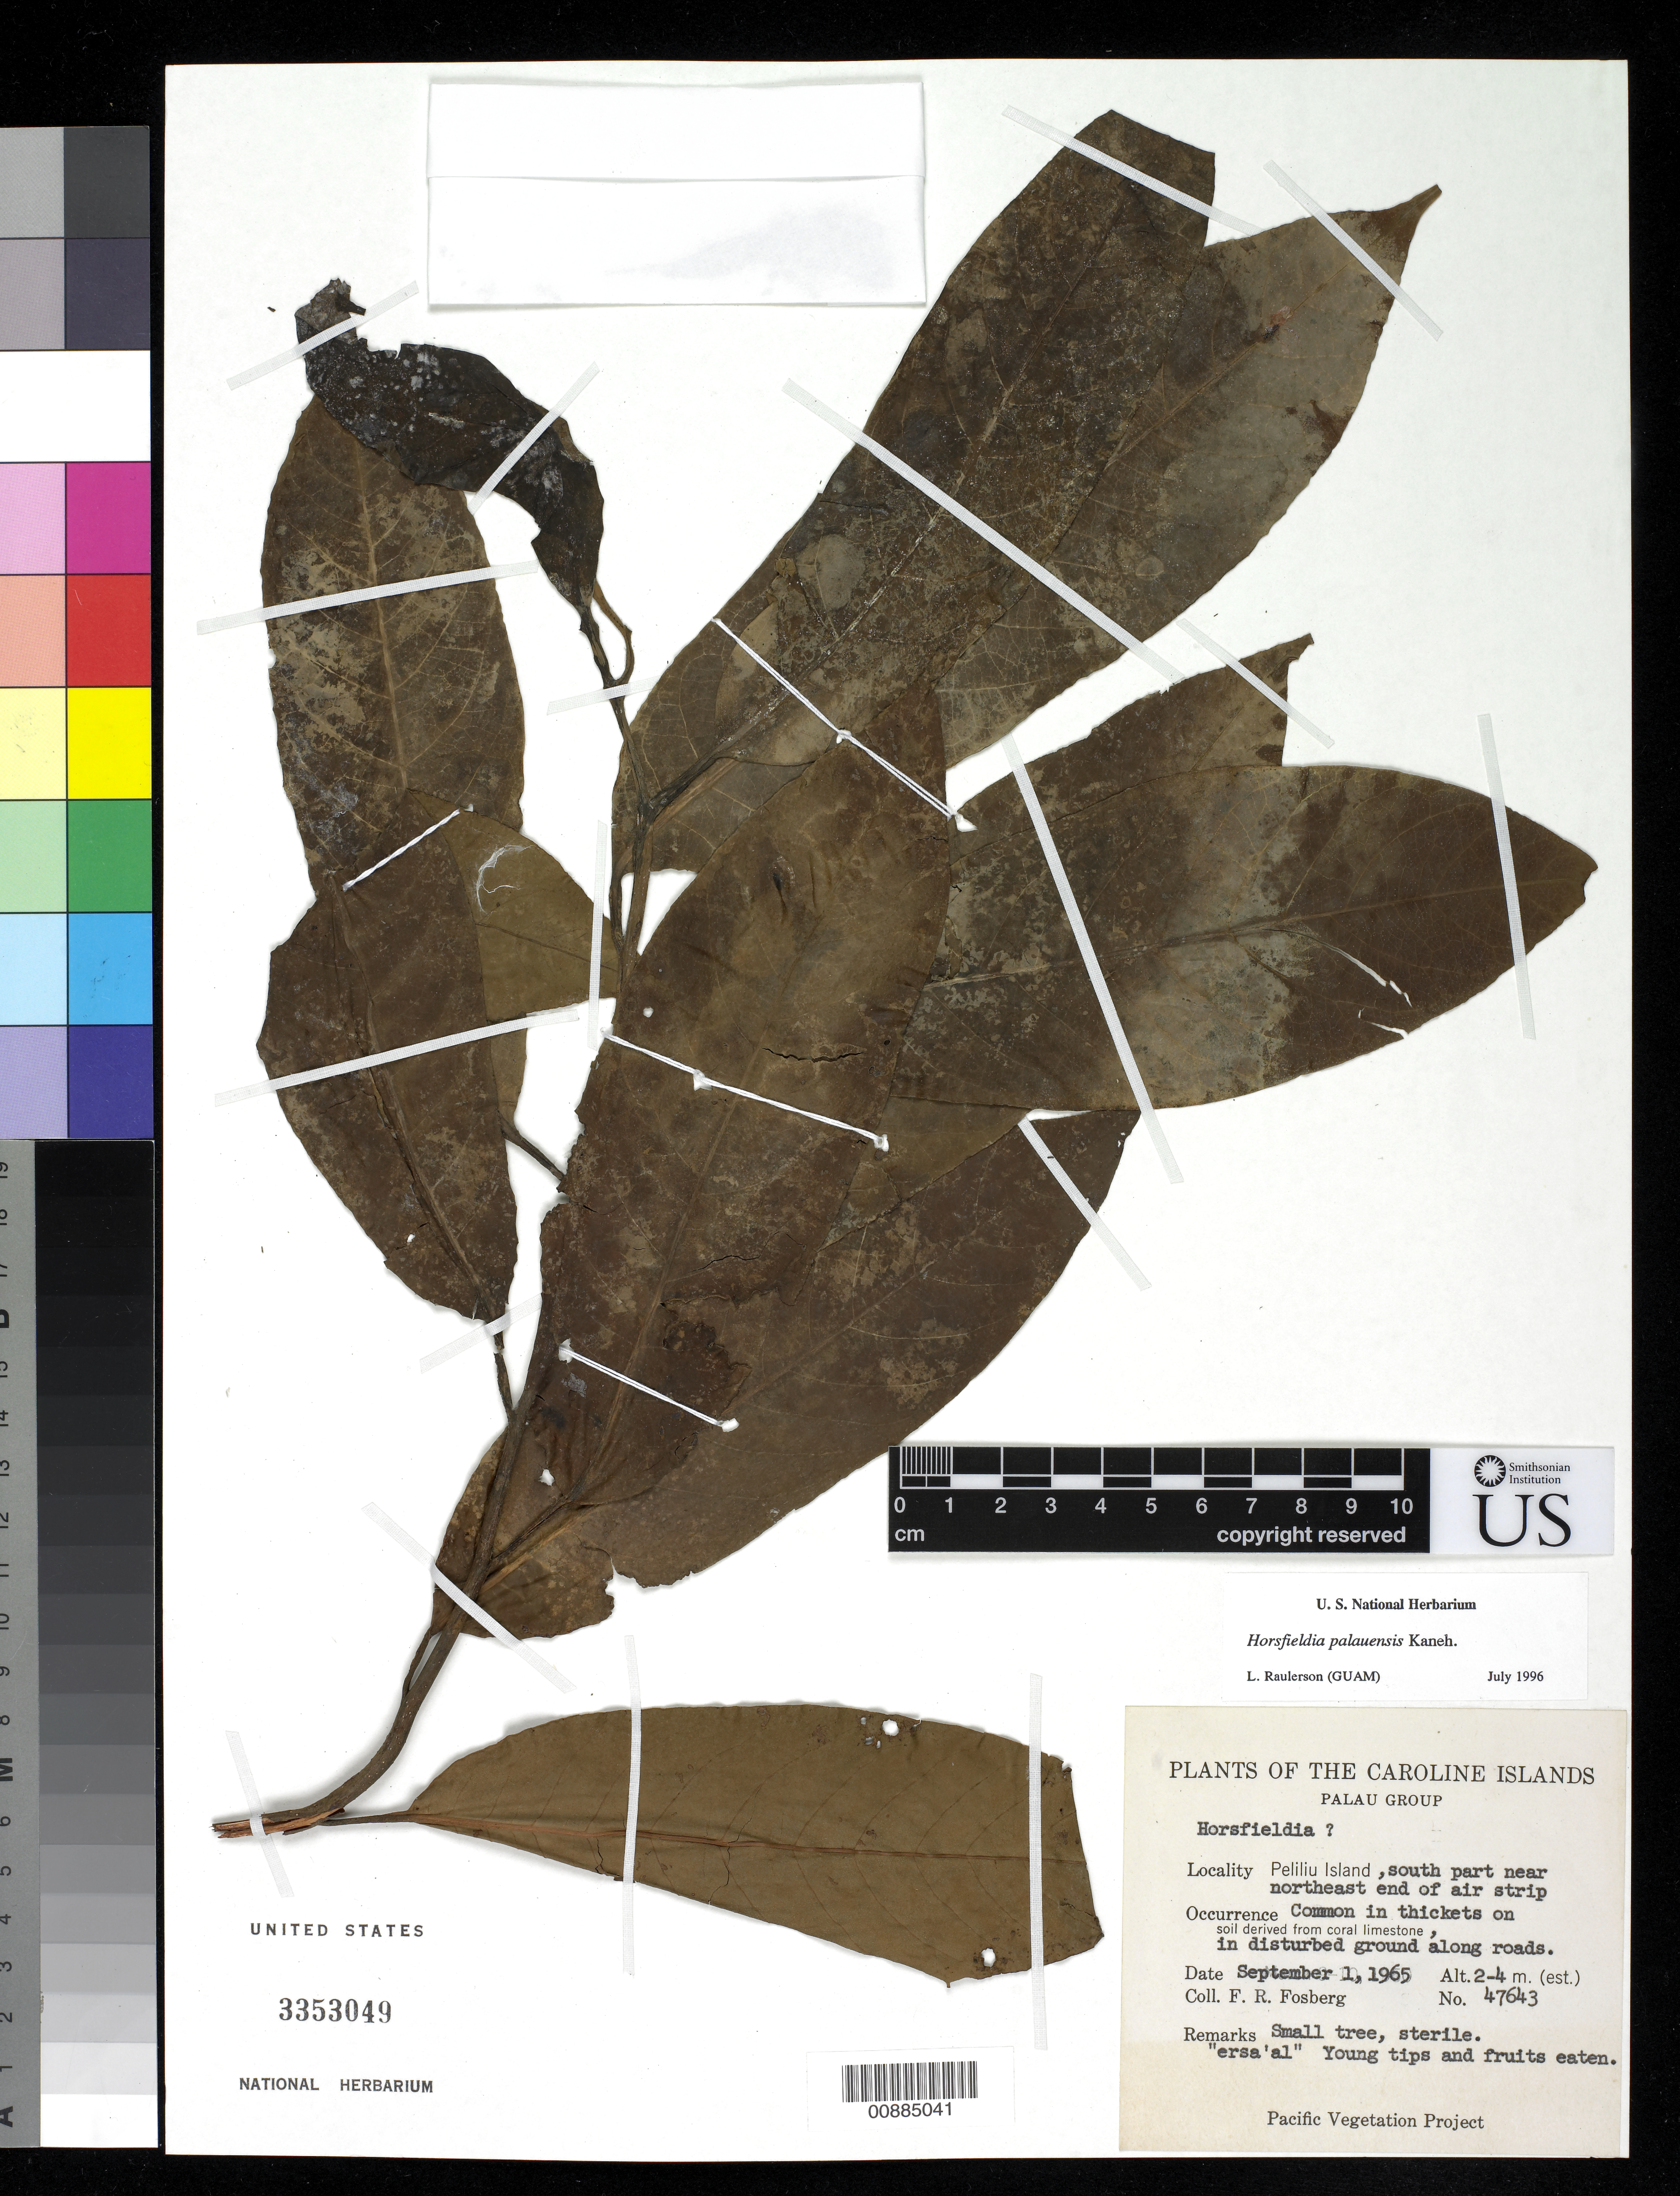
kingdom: Plantae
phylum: Tracheophyta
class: Magnoliopsida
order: Magnoliales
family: Myristicaceae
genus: Horsfieldia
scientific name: Horsfieldia palauensis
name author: Kaneh.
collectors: F. R. Fosberg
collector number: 47643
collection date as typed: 01 Sep 1965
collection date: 1965-09-01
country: Palau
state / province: Peleliu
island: Beliliou [Peleliu]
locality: South part near northeast end of air strip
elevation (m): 2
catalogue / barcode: US 3353049